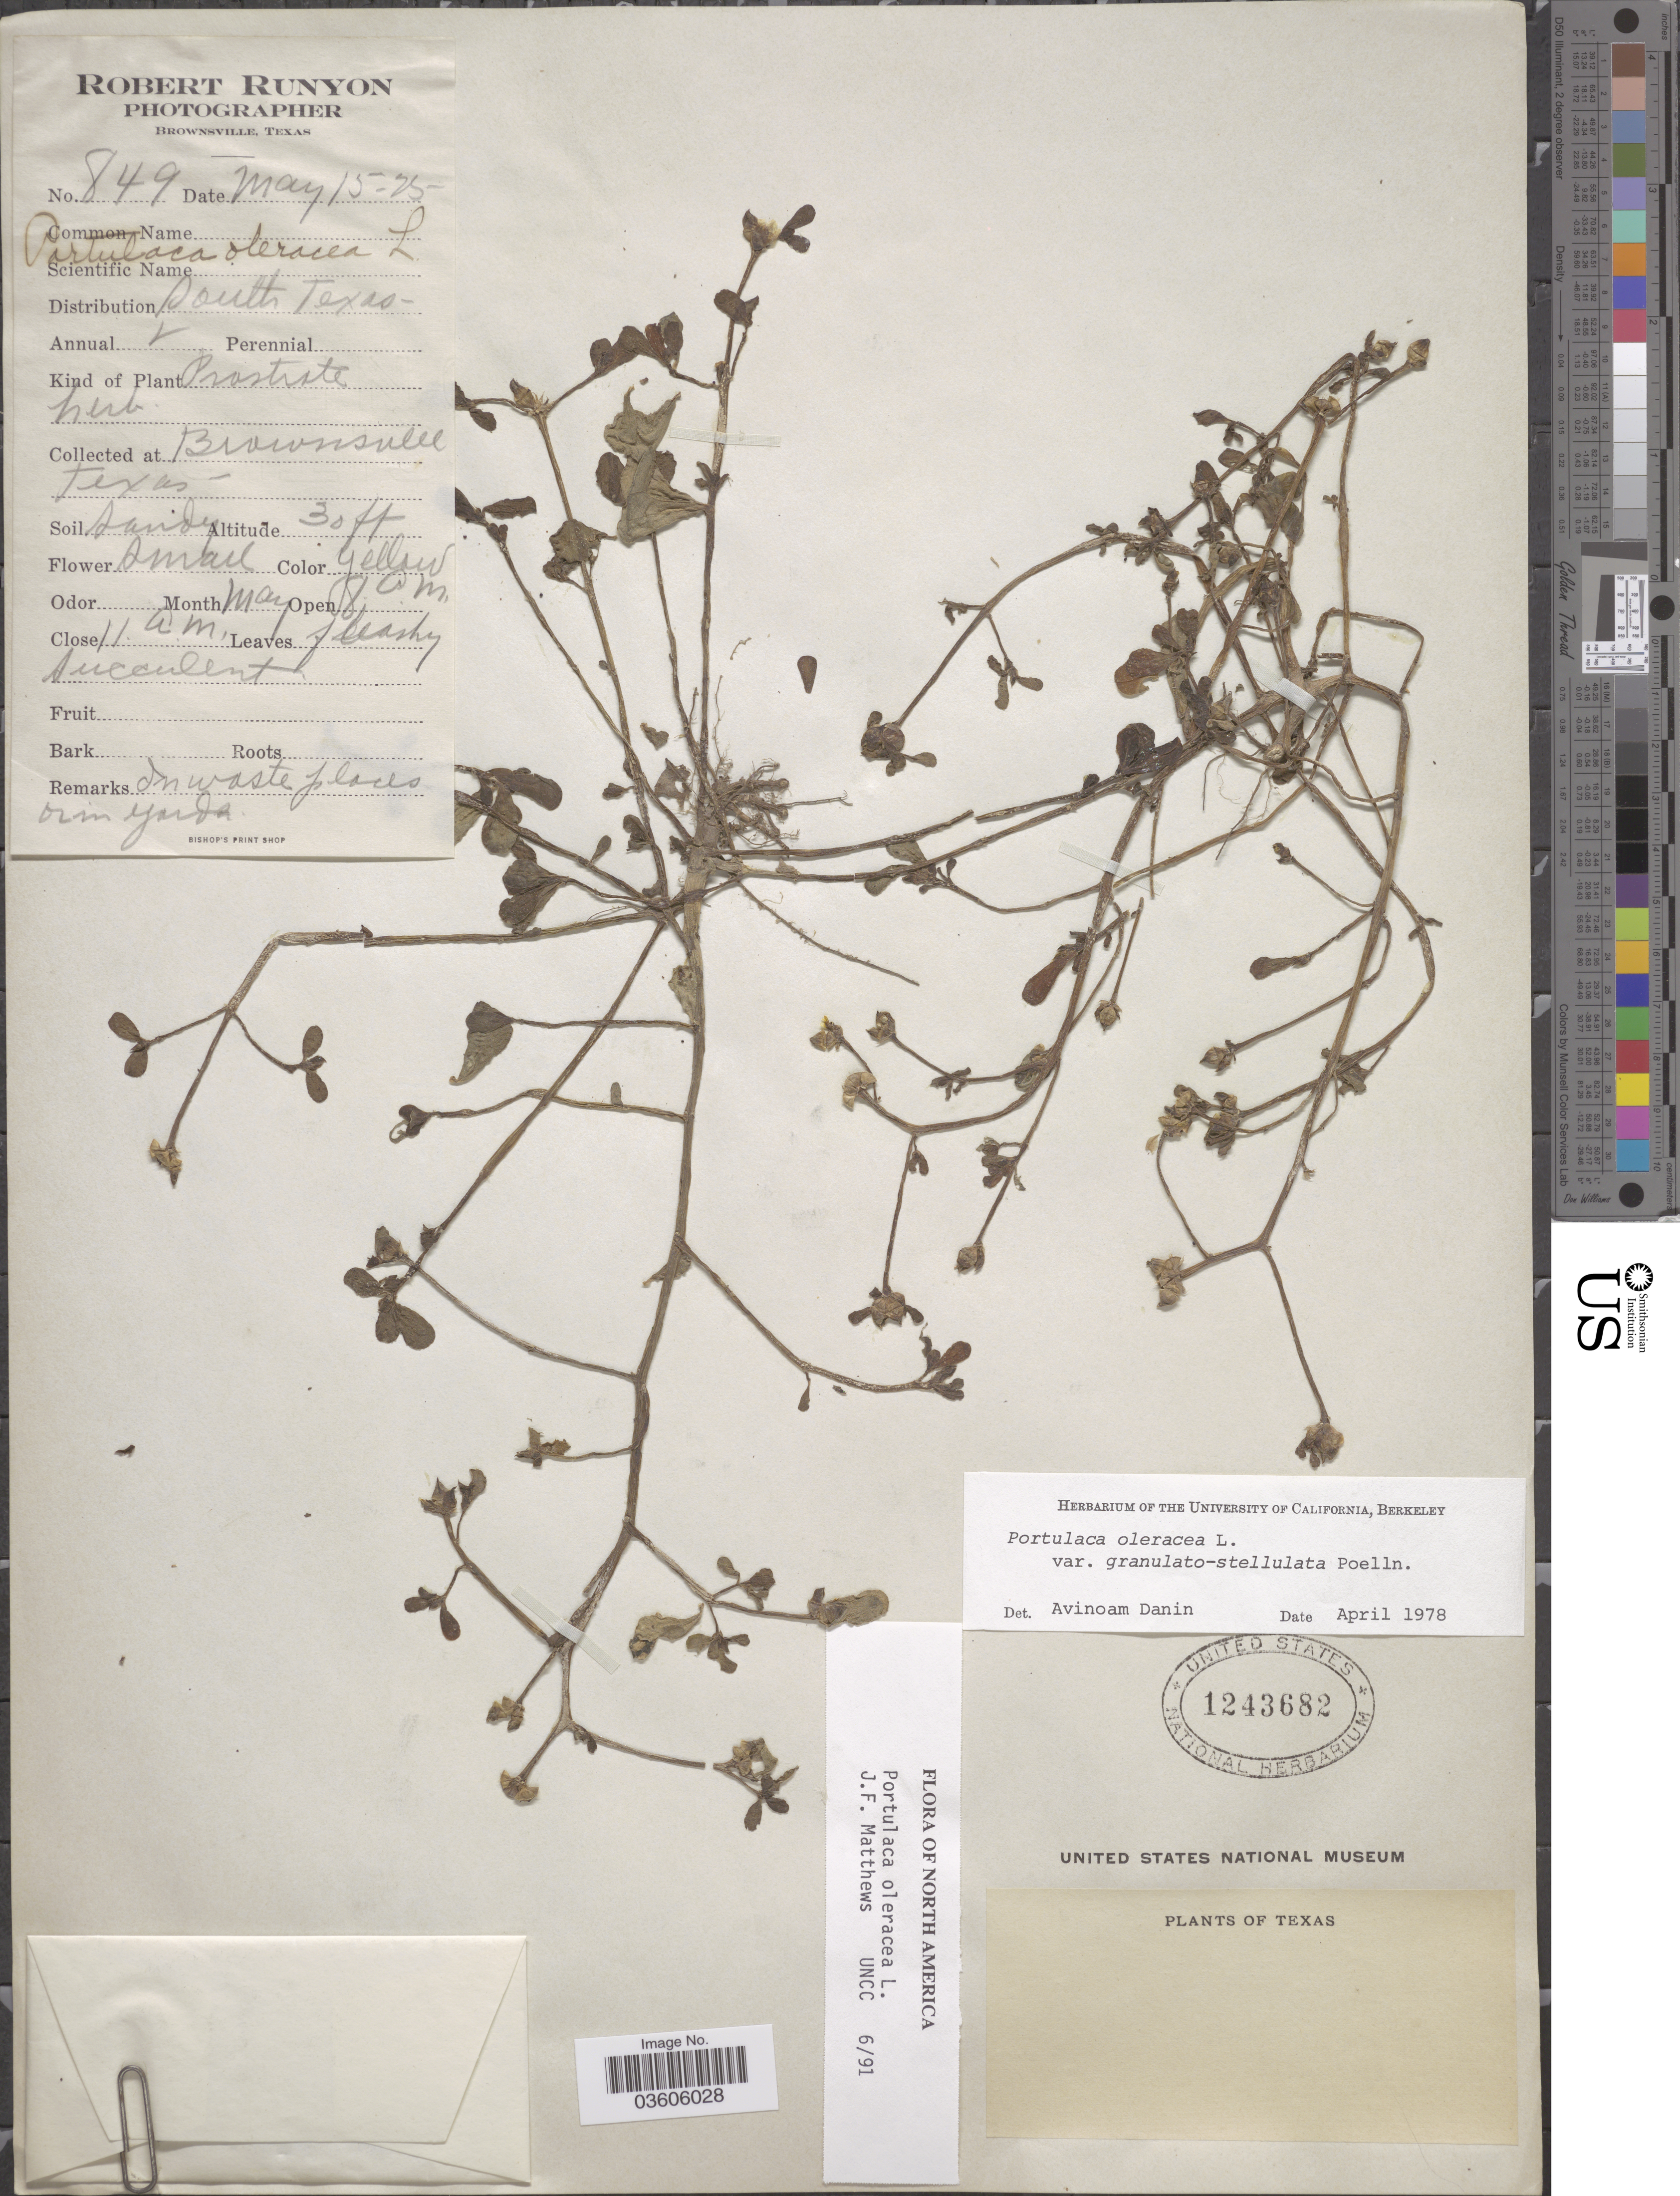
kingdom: Plantae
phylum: Tracheophyta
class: Magnoliopsida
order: Caryophyllales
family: Portulacaceae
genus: Portulaca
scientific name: Portulaca oleracea var. granulatostellulata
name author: Poelln.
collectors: R. Runyon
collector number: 849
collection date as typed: Transcribed d/m/y: 15/5/25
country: United States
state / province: Texas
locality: Brownsville.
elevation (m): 9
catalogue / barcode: US 1243682